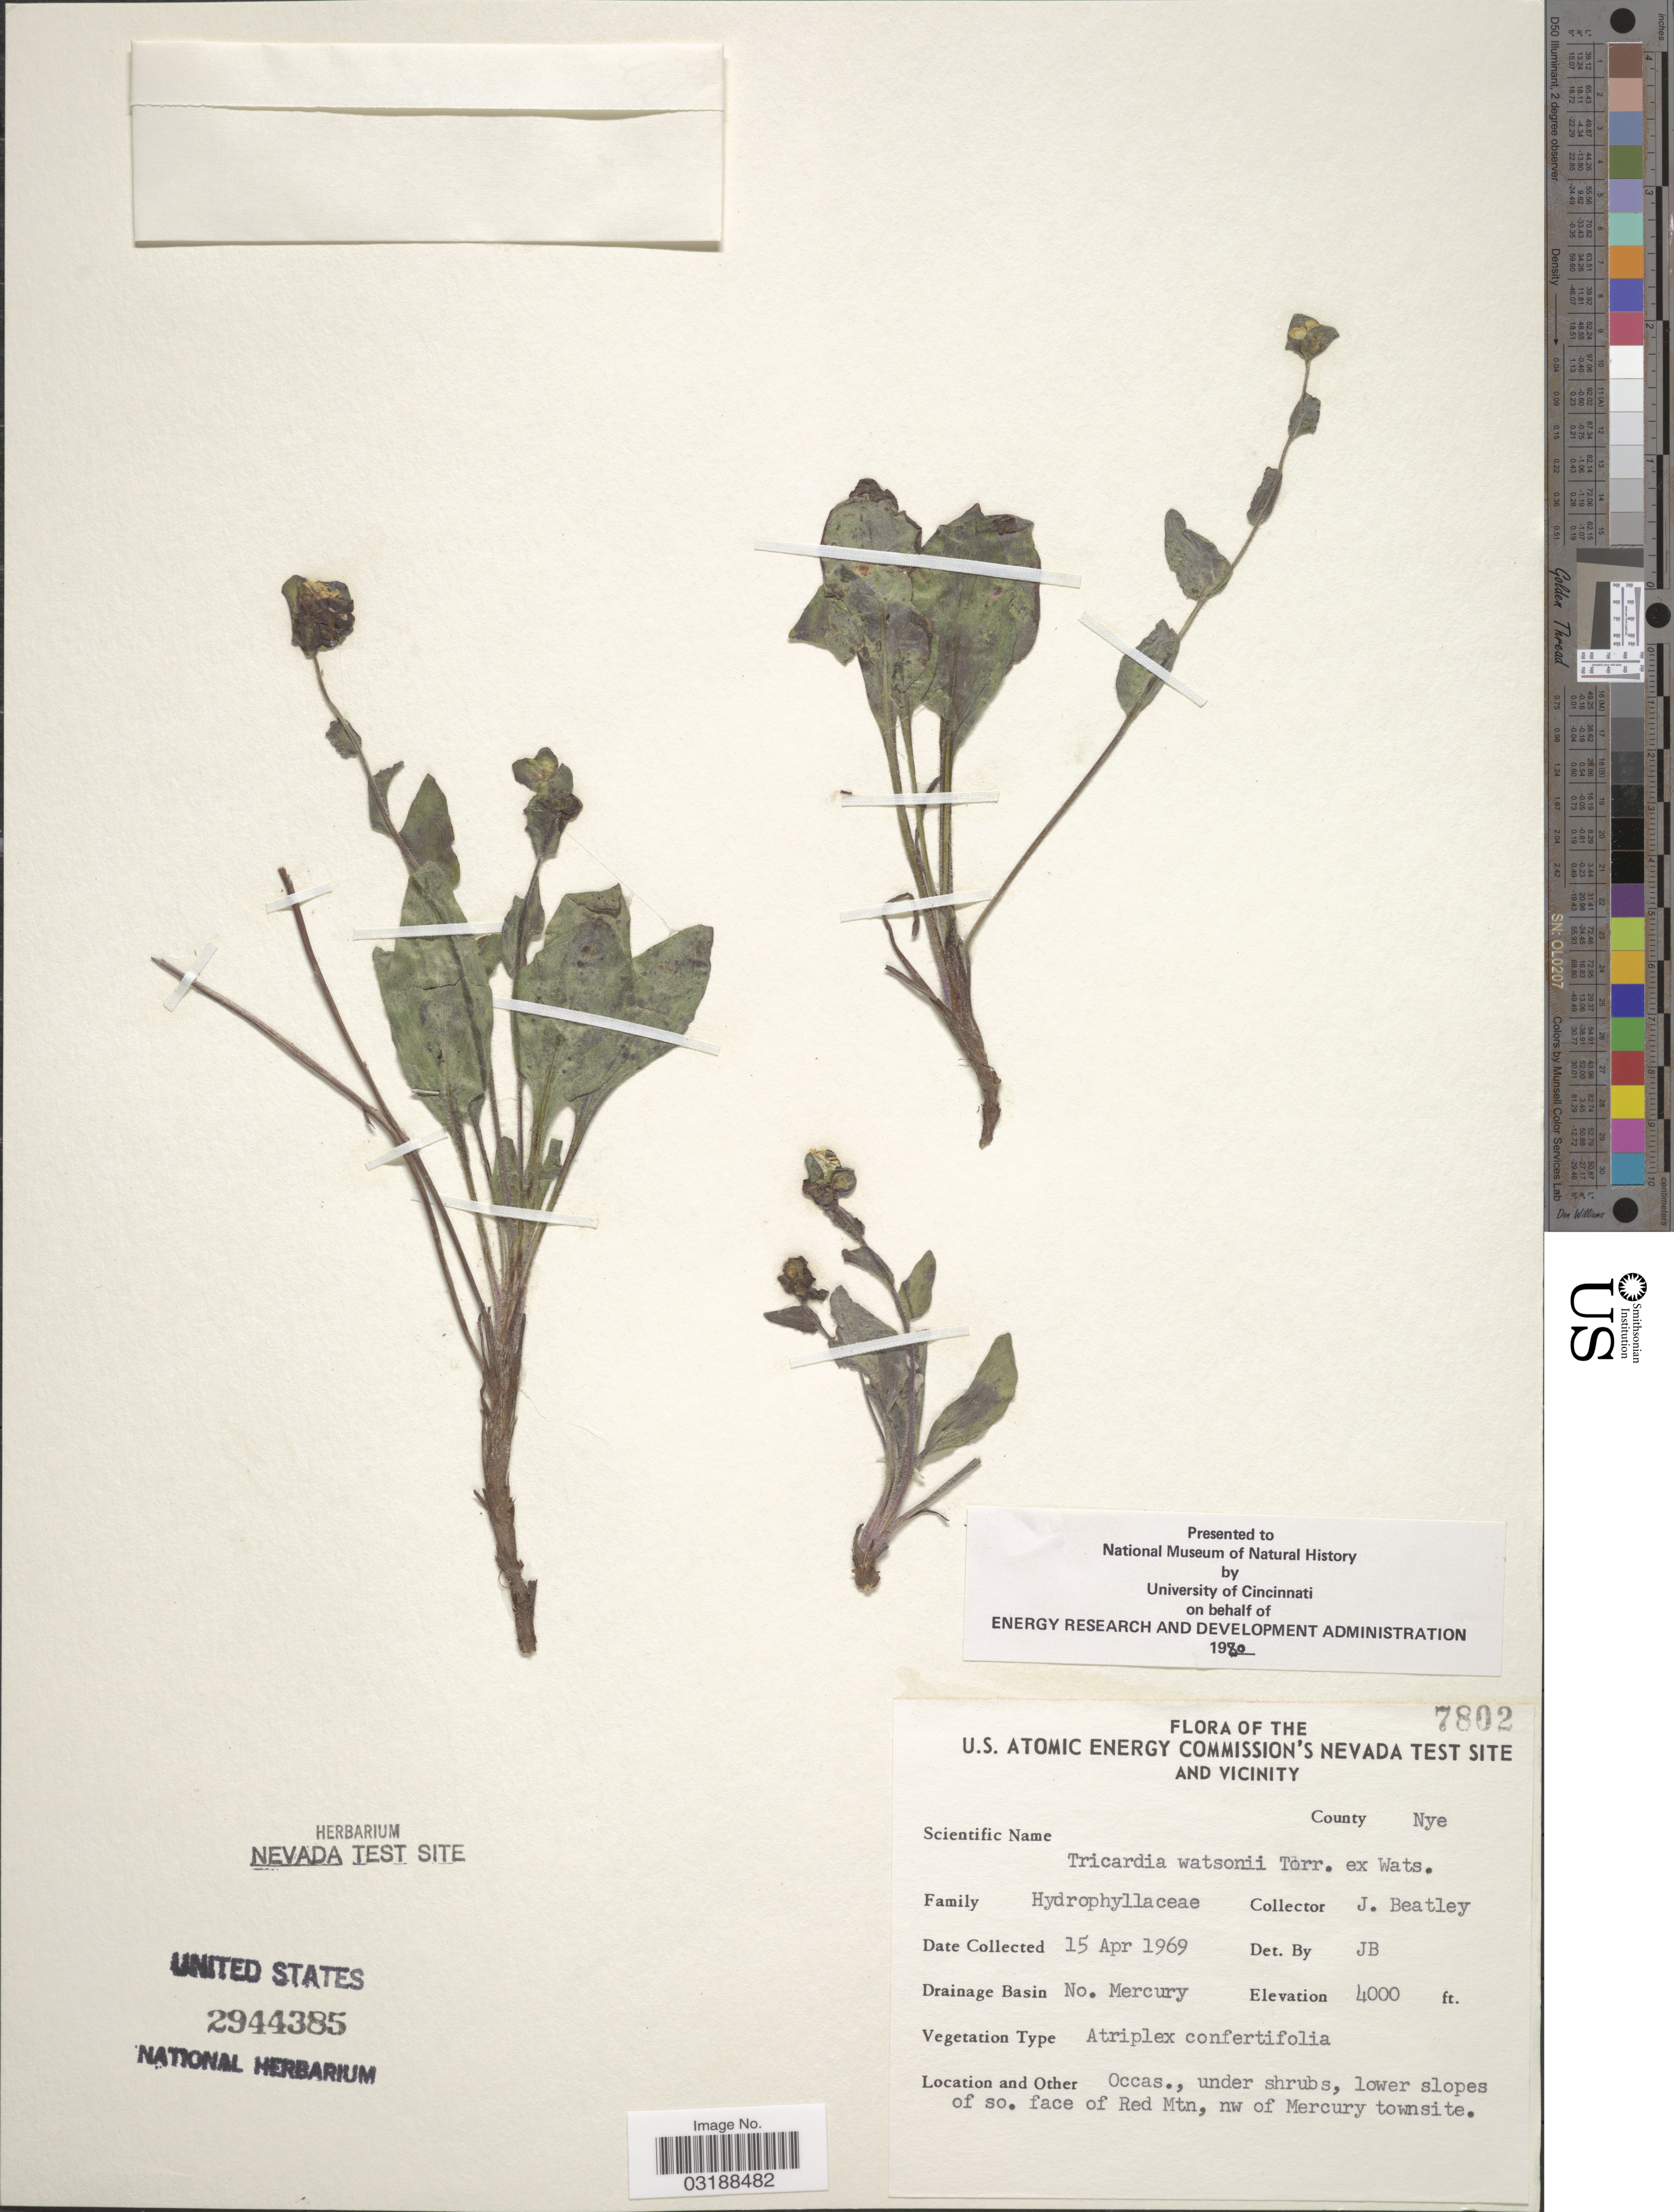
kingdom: Plantae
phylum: Tracheophyta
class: Magnoliopsida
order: Boraginales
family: Hydrophyllaceae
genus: Tricardia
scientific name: Tricardia watsonii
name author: Torr. ex S. Watson in C. King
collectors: J. C. Beatley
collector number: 7802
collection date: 1969-04-15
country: United States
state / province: Nevada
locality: U.S. Atomic Energy Commission's Nevada Test Site and Vicinity, County Nye, Drainage Basin No. Mercury, Occas., under shrubs, lower slopes of so. face of Red Mtn, nw of Mercury townsite.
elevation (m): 1219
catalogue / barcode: US 2944385